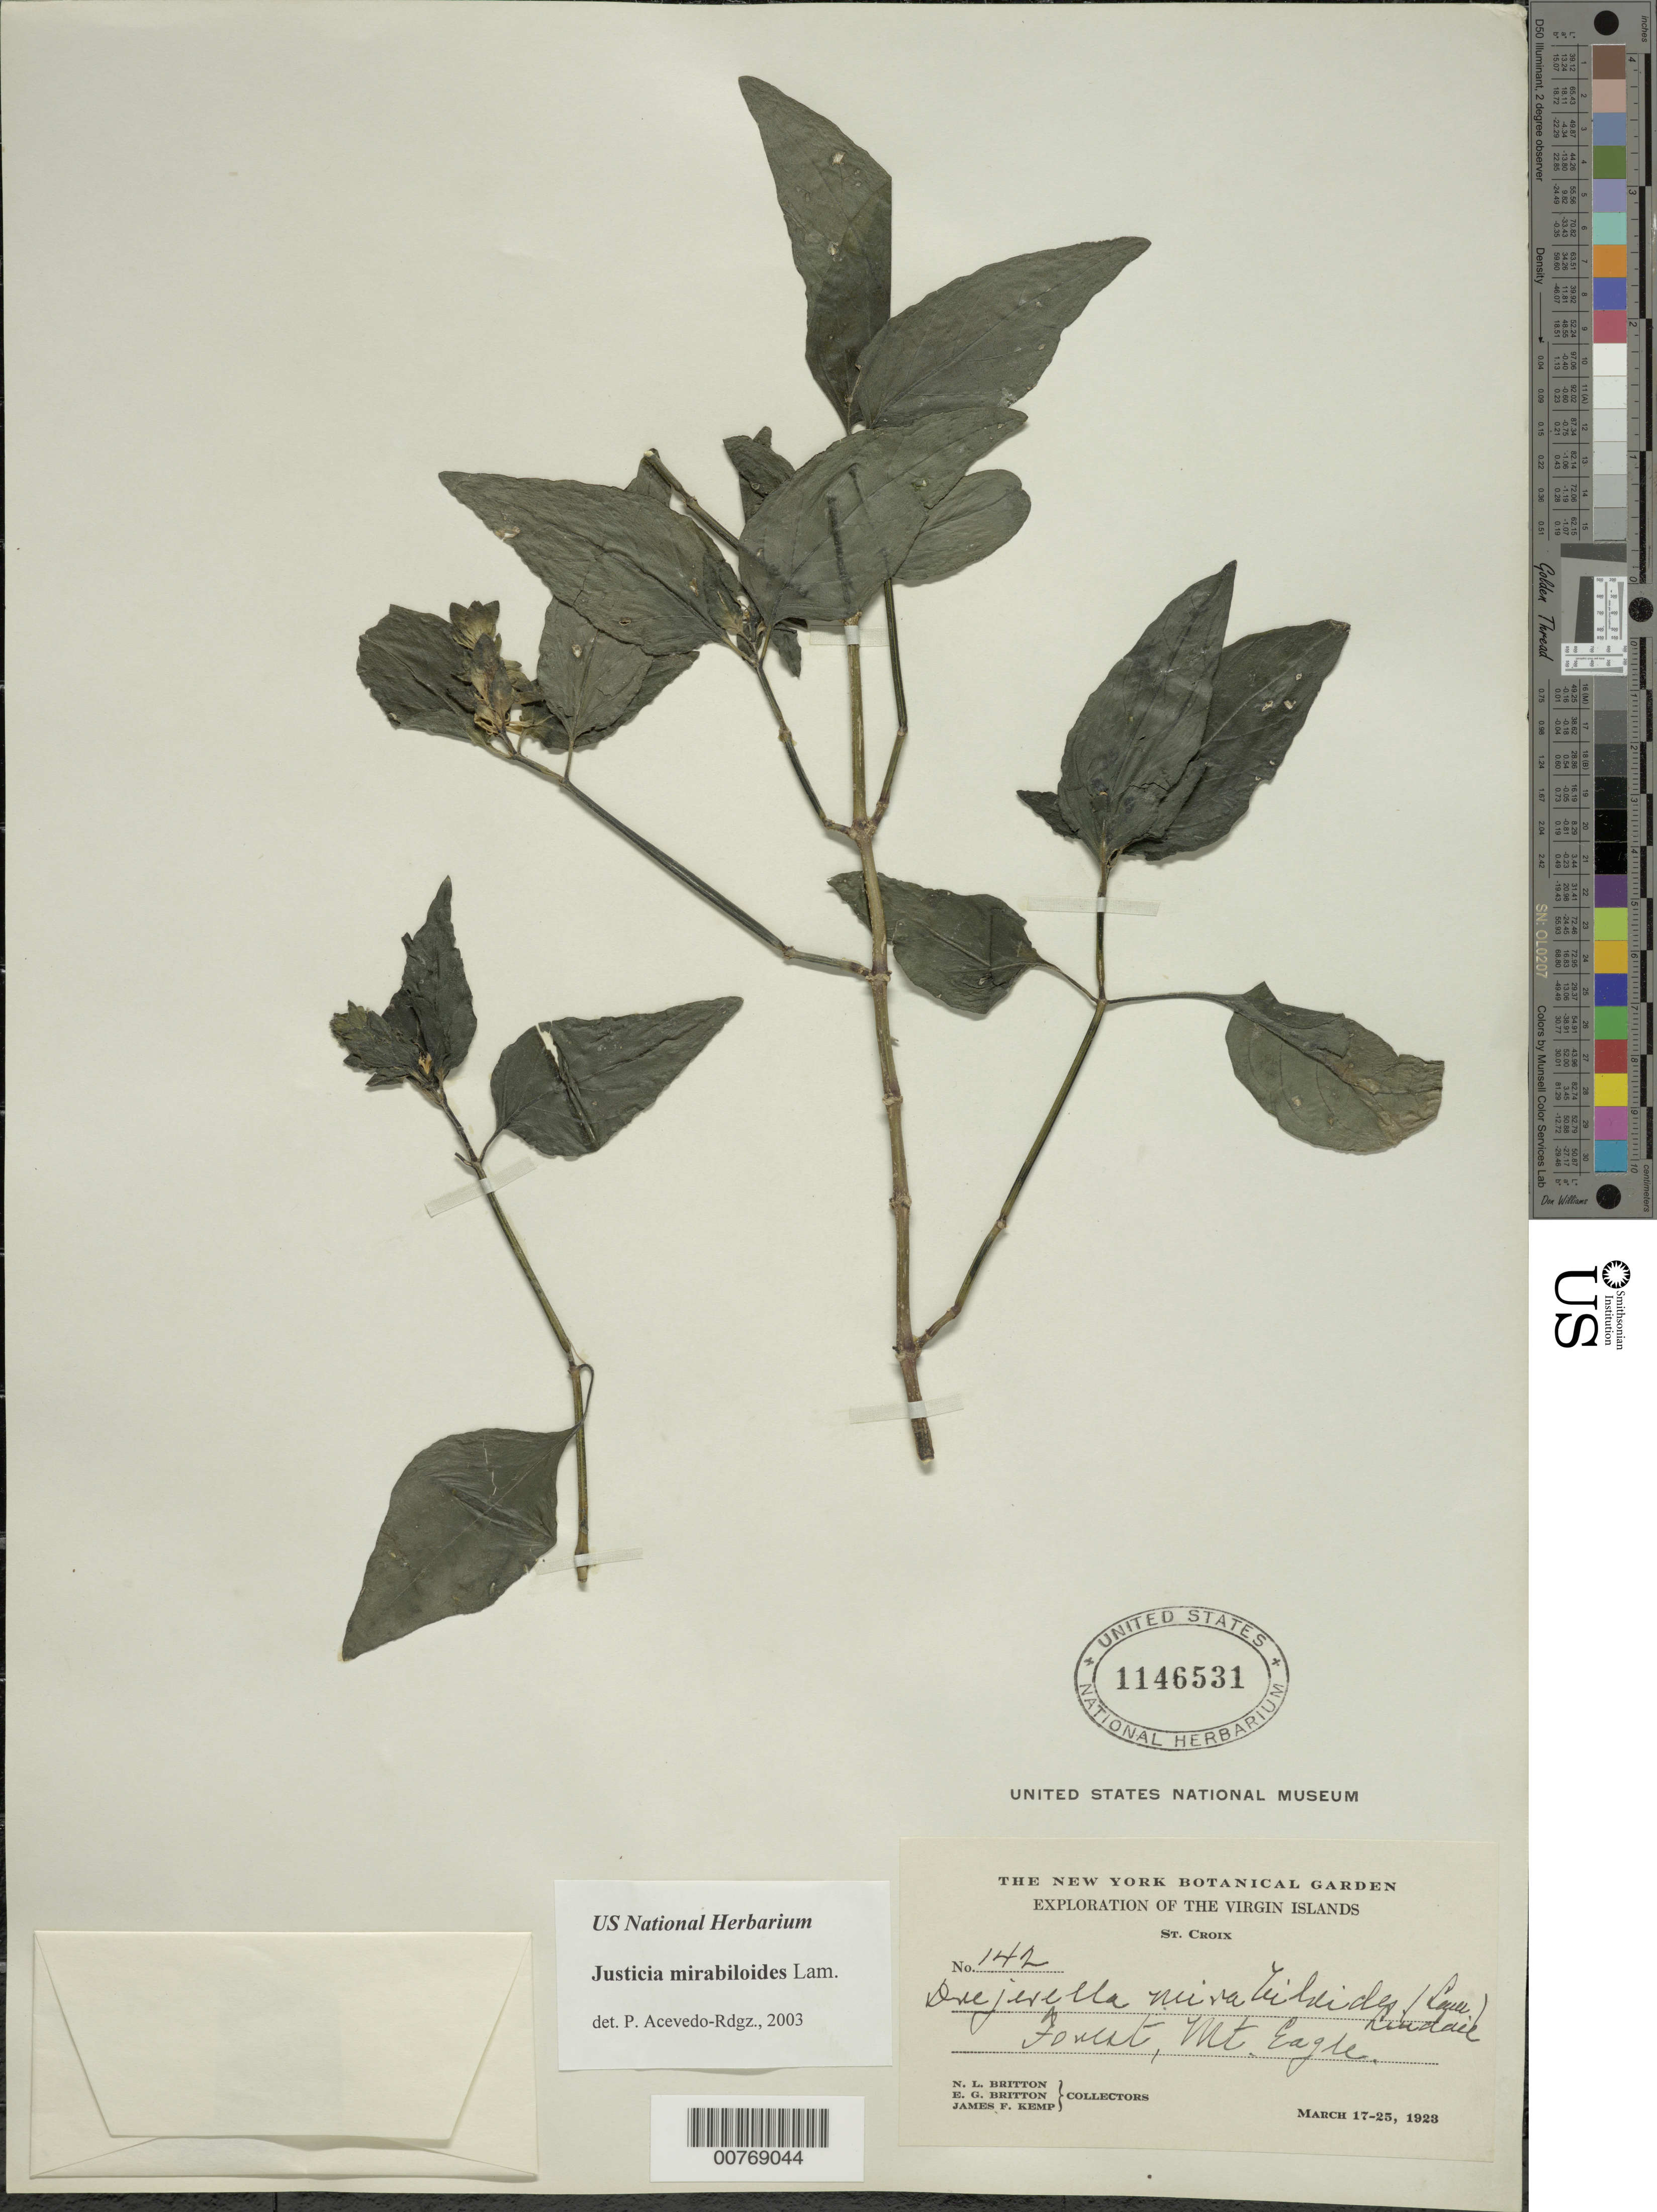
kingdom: Plantae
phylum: Tracheophyta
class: Magnoliopsida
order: Lamiales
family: Acanthaceae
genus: Justicia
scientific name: Justicia mirabiloides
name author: Lam.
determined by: Acevedo-Rodríguez, P., (BOT), Smithsonian Institution - National Museum of Natural History (UNITED STATES)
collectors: N. Britton, E. G. Britton & J. F. Kemp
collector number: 142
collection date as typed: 17 Mar 1923 to 25 Mar 1923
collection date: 1923-03-17/1923-03-25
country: U.S. Virgin Islands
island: St. Croix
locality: Mt. Eagle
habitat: Forest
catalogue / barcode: US 1146531